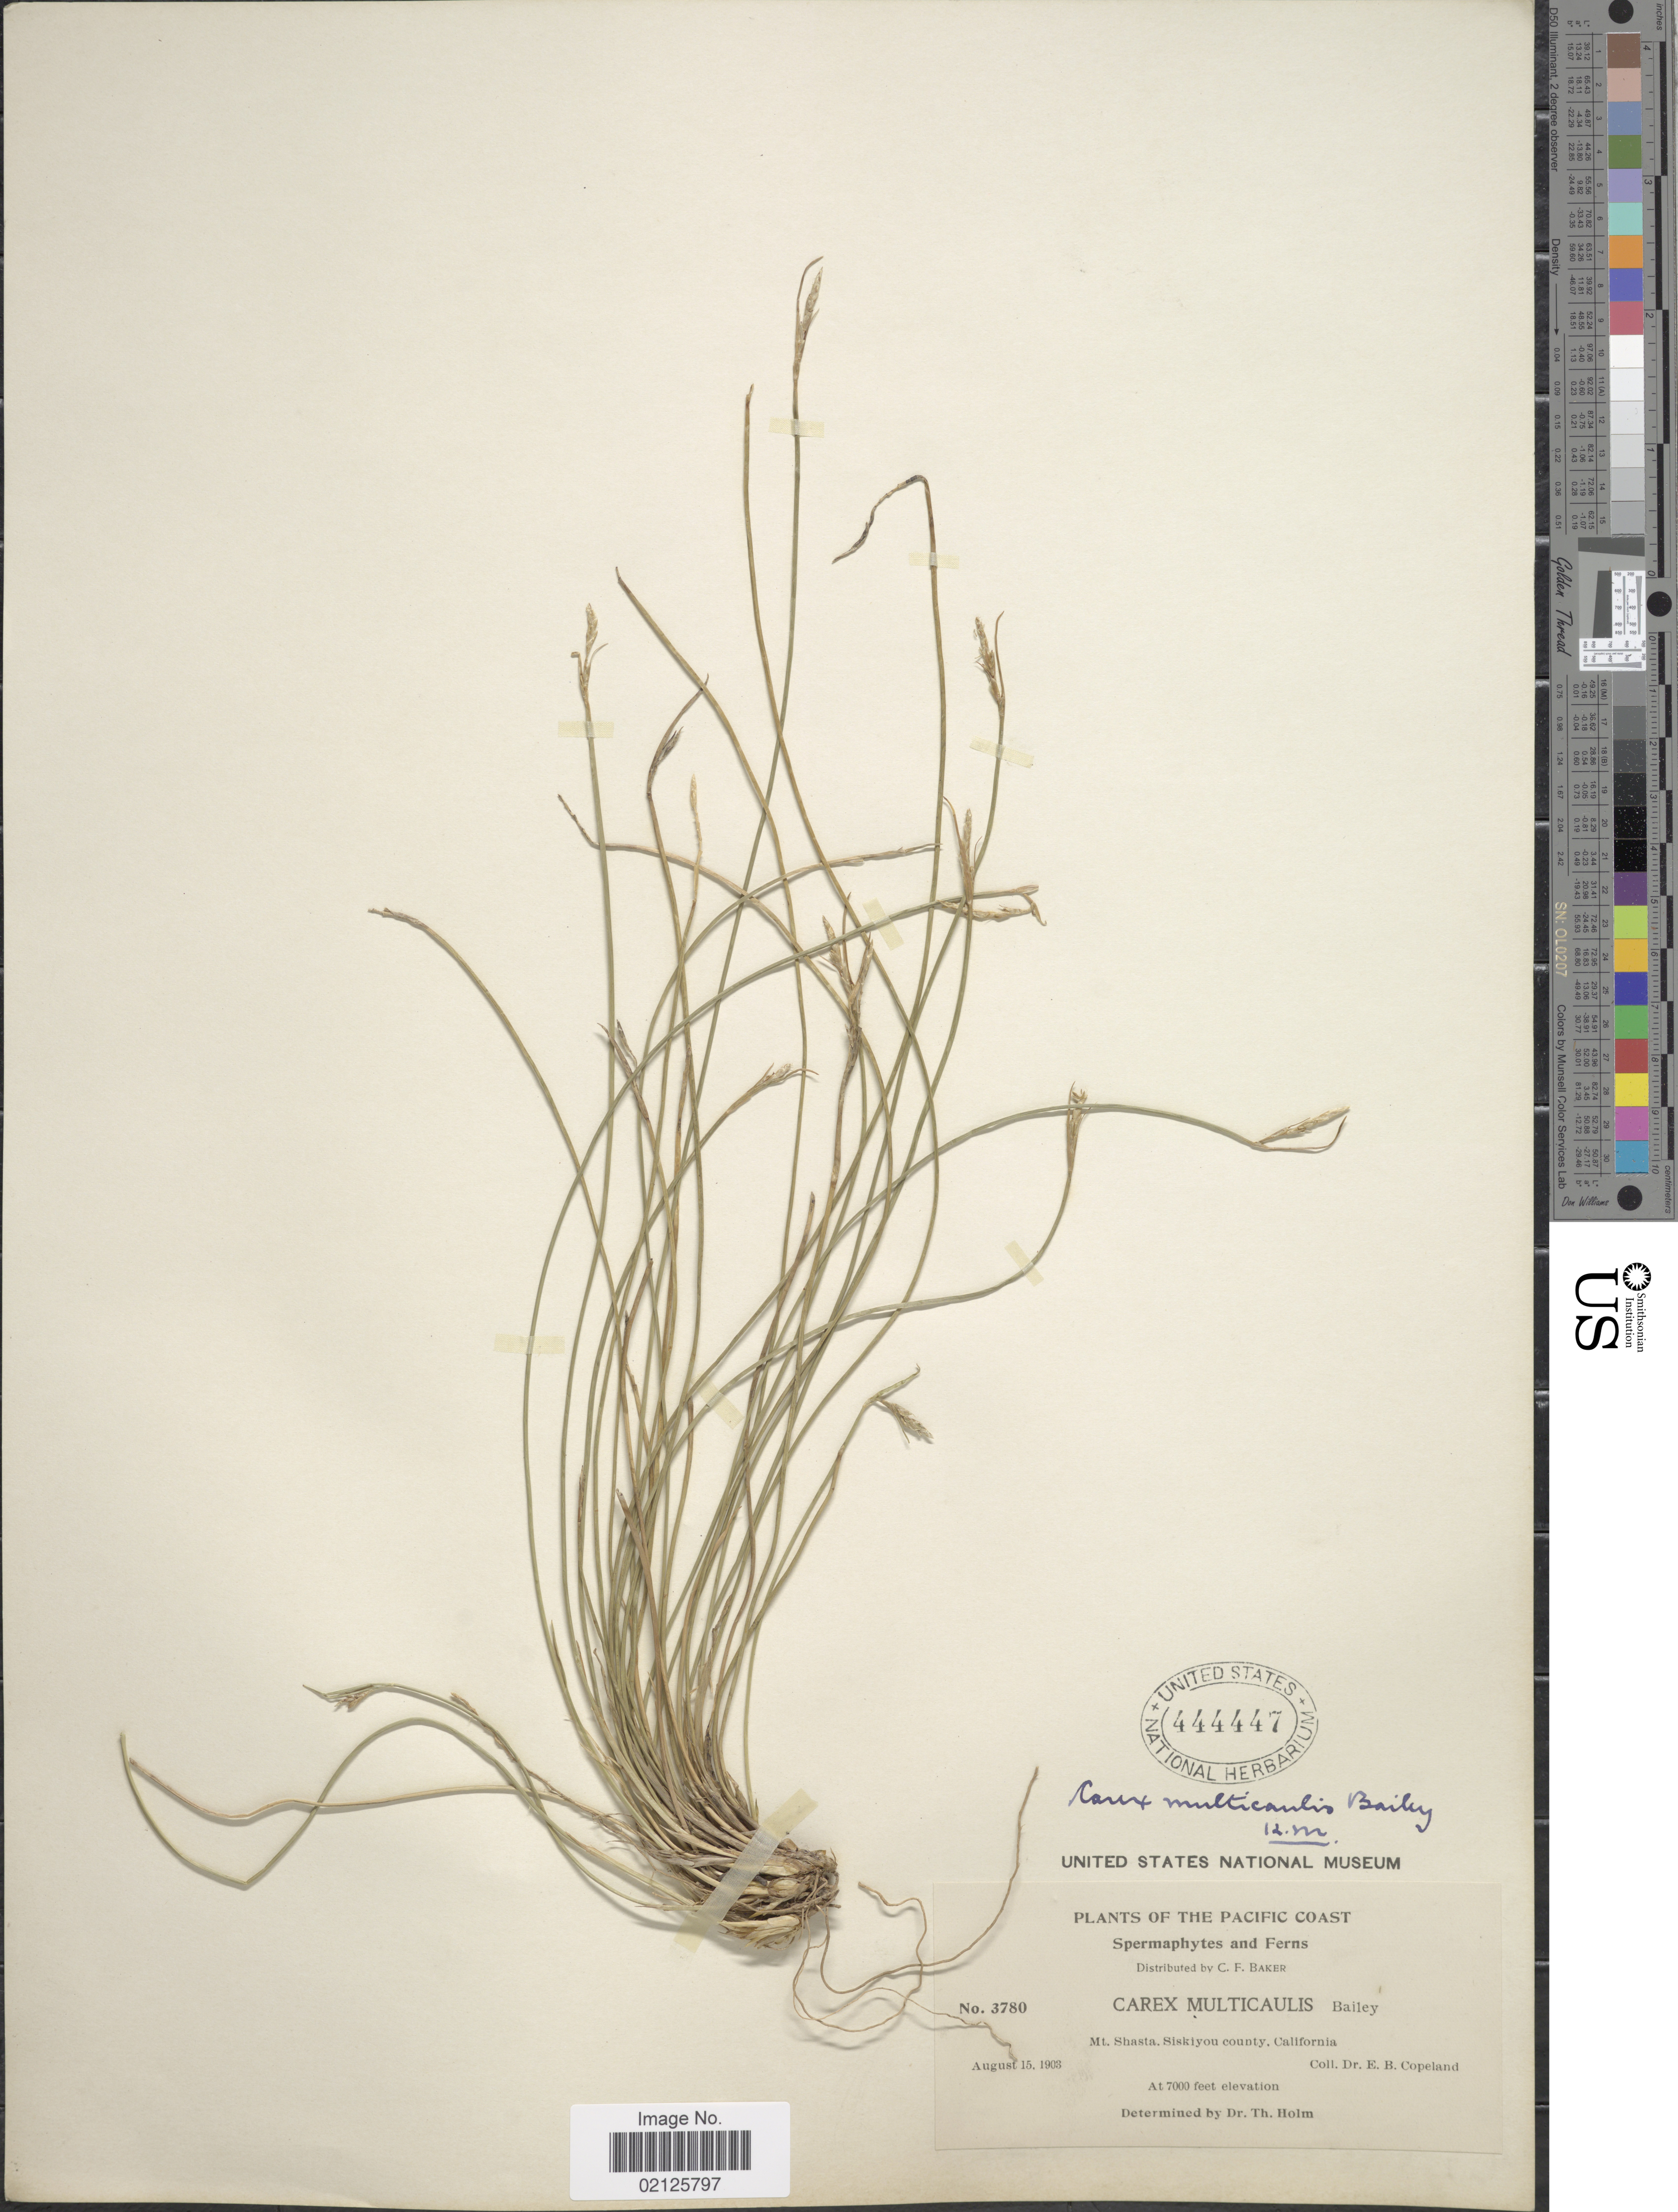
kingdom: Plantae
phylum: Tracheophyta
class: Liliopsida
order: Poales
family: Cyperaceae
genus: Carex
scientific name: Carex multicaulis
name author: L.H. Bailey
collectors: E. B. Copeland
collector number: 3780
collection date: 1903-08-15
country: United States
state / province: California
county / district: Siskiyou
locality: The Pacific Coast, Spermaphytes and Ferns, Mt Shasta, Siskiyou county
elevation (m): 2134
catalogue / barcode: US 444447